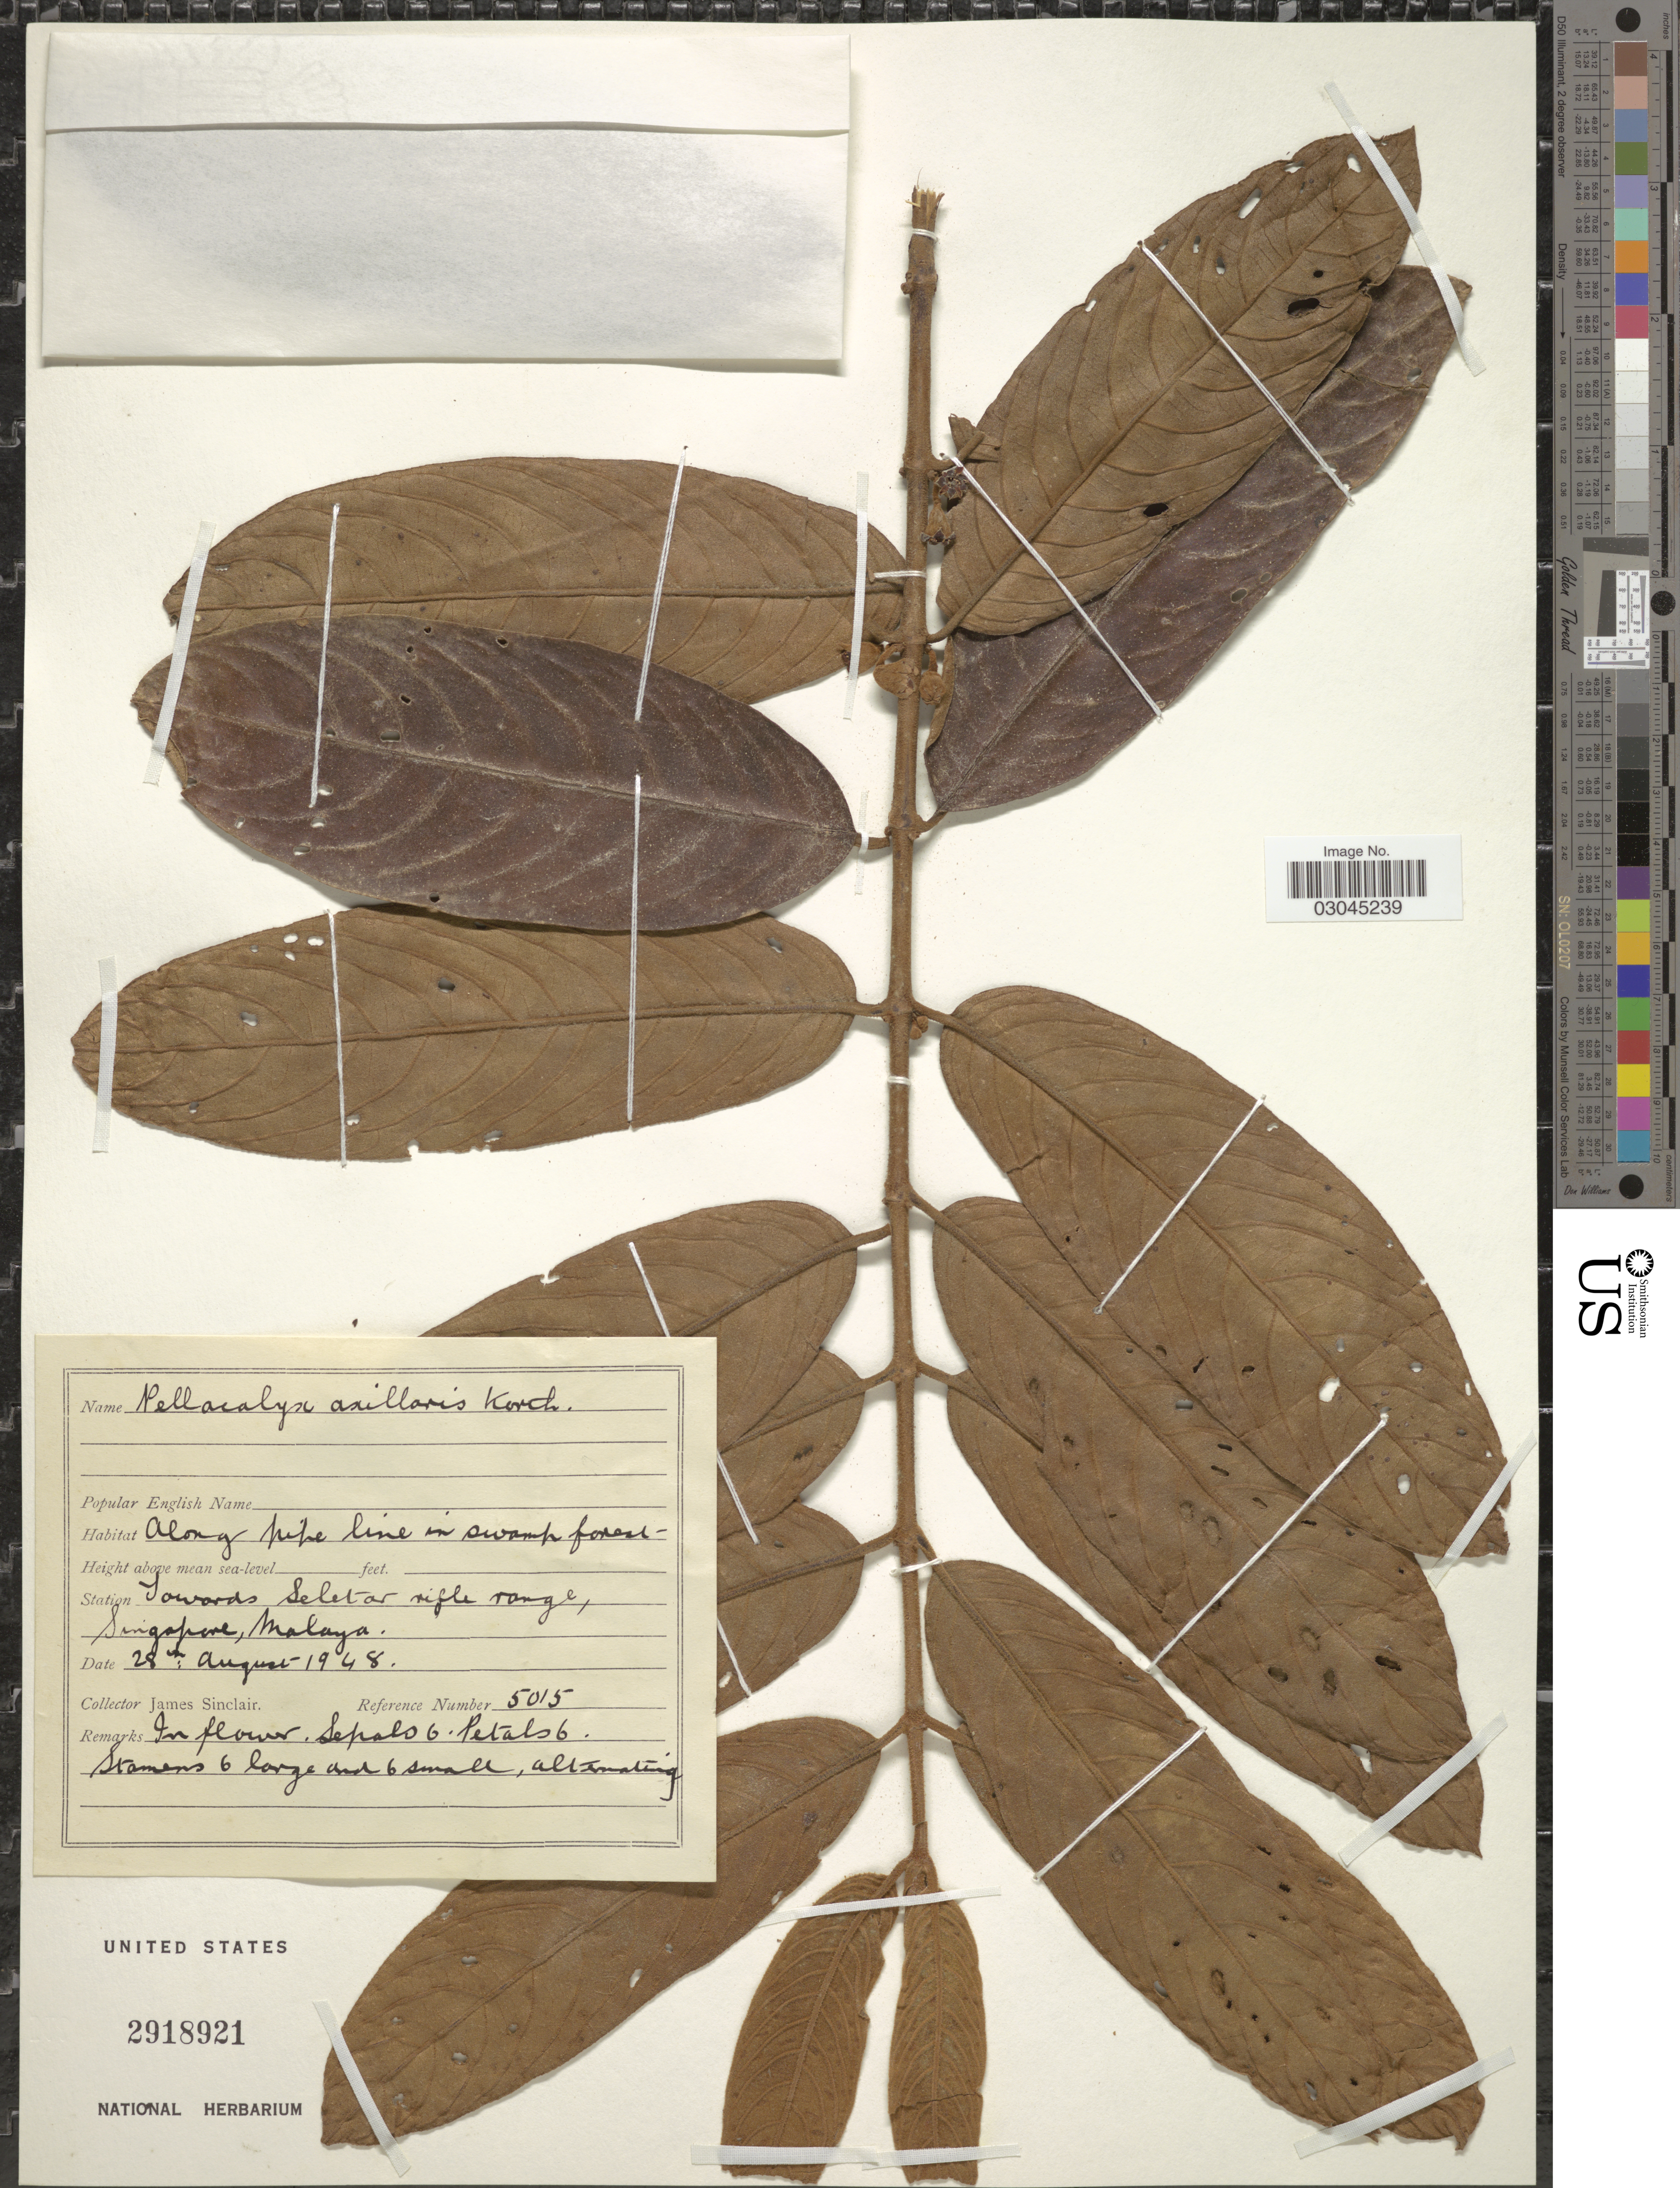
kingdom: Plantae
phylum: Tracheophyta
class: Magnoliopsida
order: Malpighiales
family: Rhizophoraceae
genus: Pellacalyx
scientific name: Pellacalyx axillaris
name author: Korth.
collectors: J. Sinclair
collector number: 5015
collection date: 1948-08-28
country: Singapore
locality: Station towards Seletar rifle range, Malaya.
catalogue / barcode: US 2918921